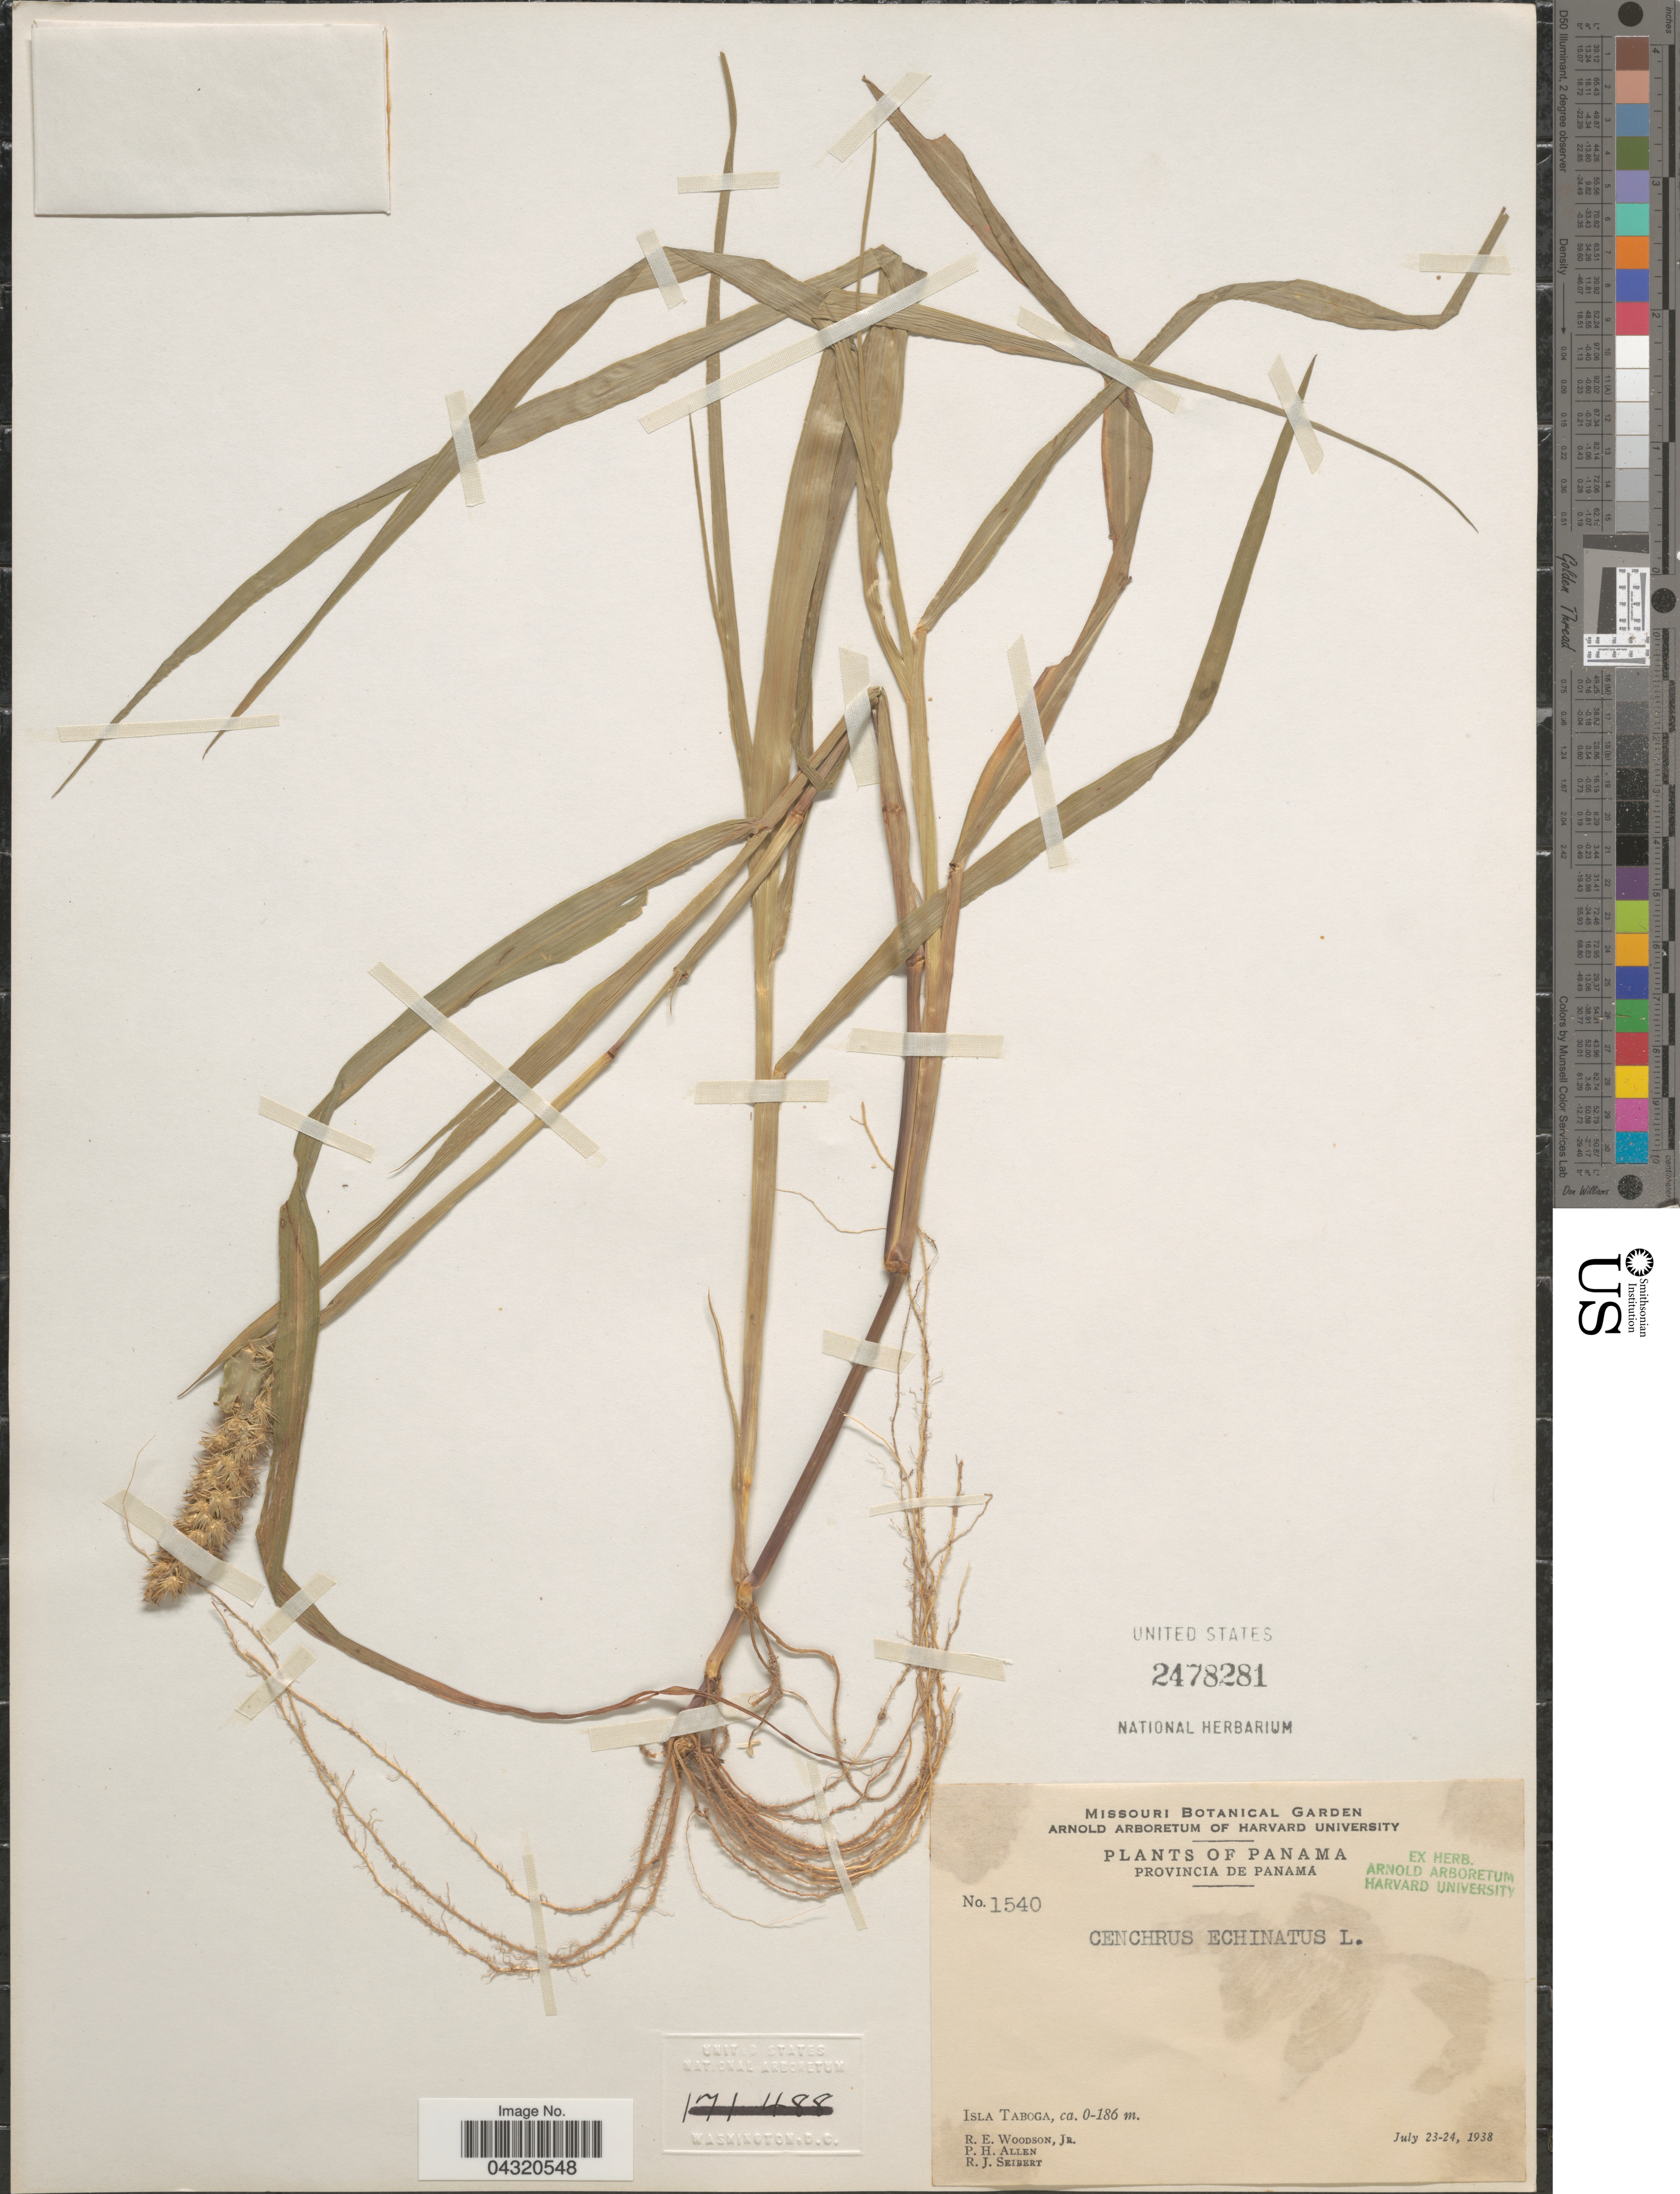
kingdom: Plantae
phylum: Tracheophyta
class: Liliopsida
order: Poales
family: Poaceae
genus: Cenchrus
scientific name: Cenchrus echinatus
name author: L.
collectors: R. E. Woodson, P. H. Allen & R. J. Seibert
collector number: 1540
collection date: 1938-07-23/1938-07-24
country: Panama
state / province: Panamá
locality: Isla Taboga.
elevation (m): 0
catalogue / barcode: US 2478281